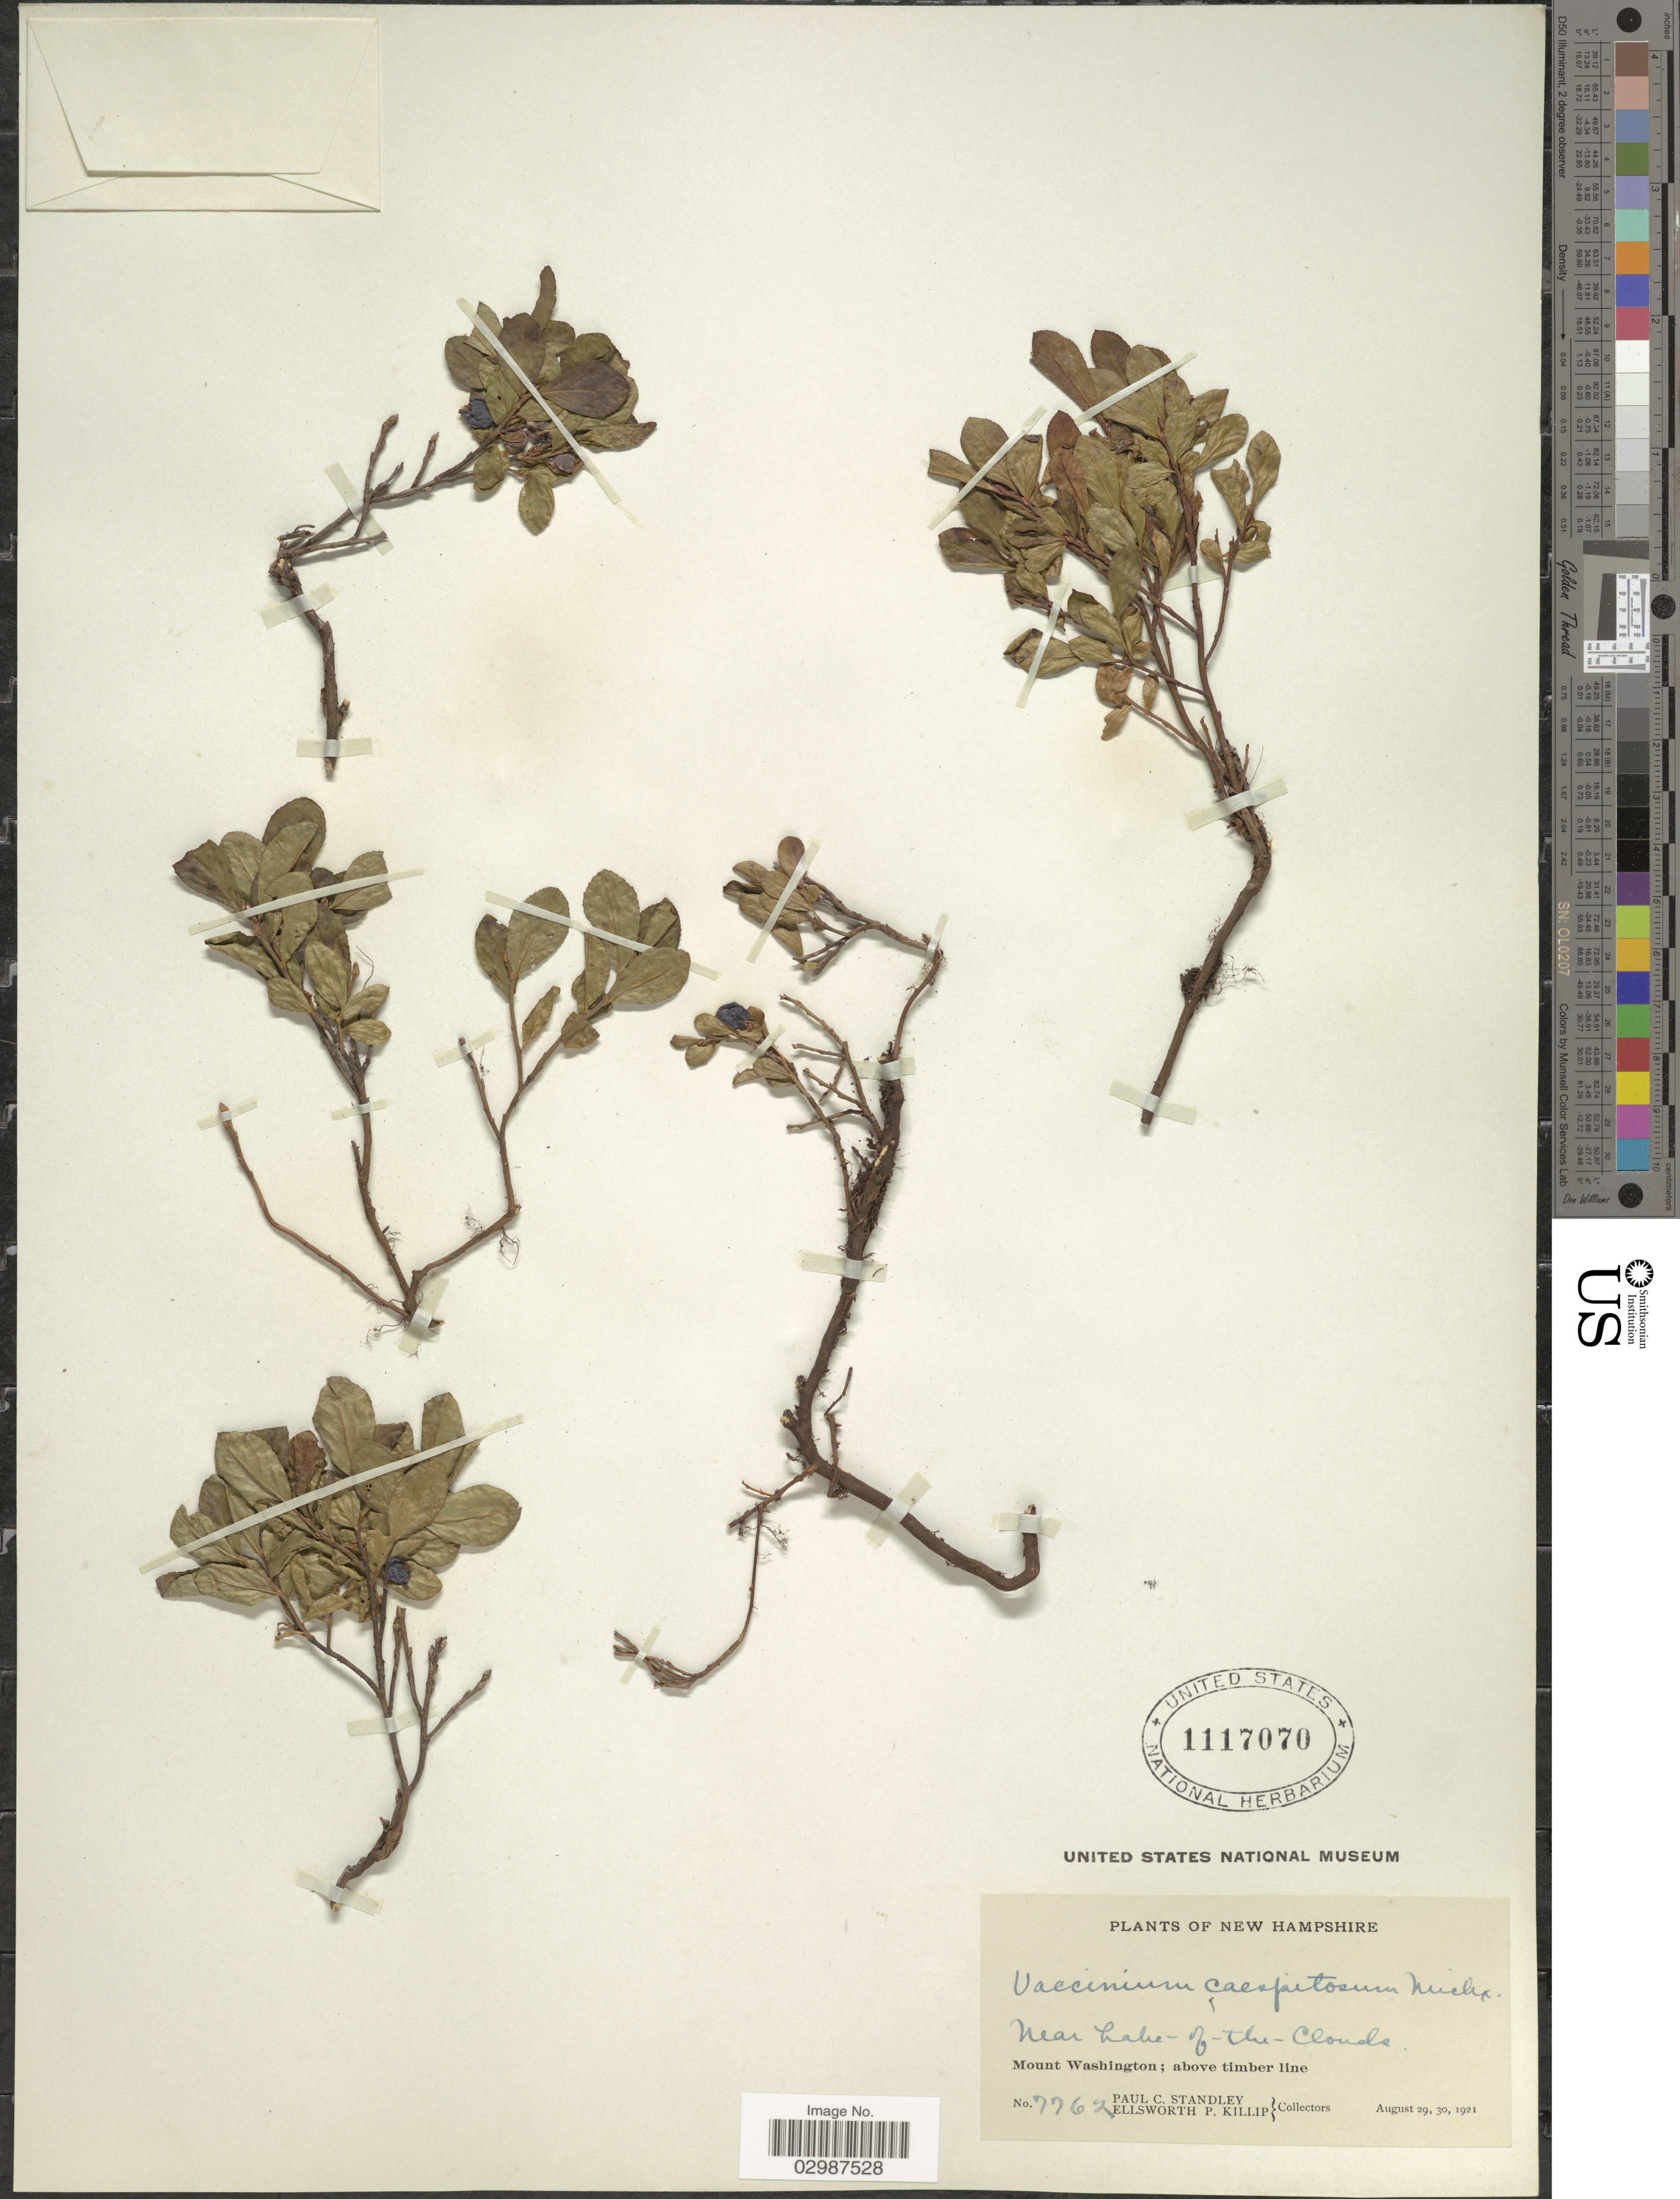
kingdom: Plantae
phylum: Tracheophyta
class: Magnoliopsida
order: Ericales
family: Ericaceae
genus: Vaccinium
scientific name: Vaccinium caespitosum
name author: Michx.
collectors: P. C. Standley & E. P. Killip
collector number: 7762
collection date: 1921-08-29/1921-08-30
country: United States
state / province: New Hampshire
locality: Near Lake-of-the-Clouds. Mount Washington; above timber line.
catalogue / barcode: US 1117070